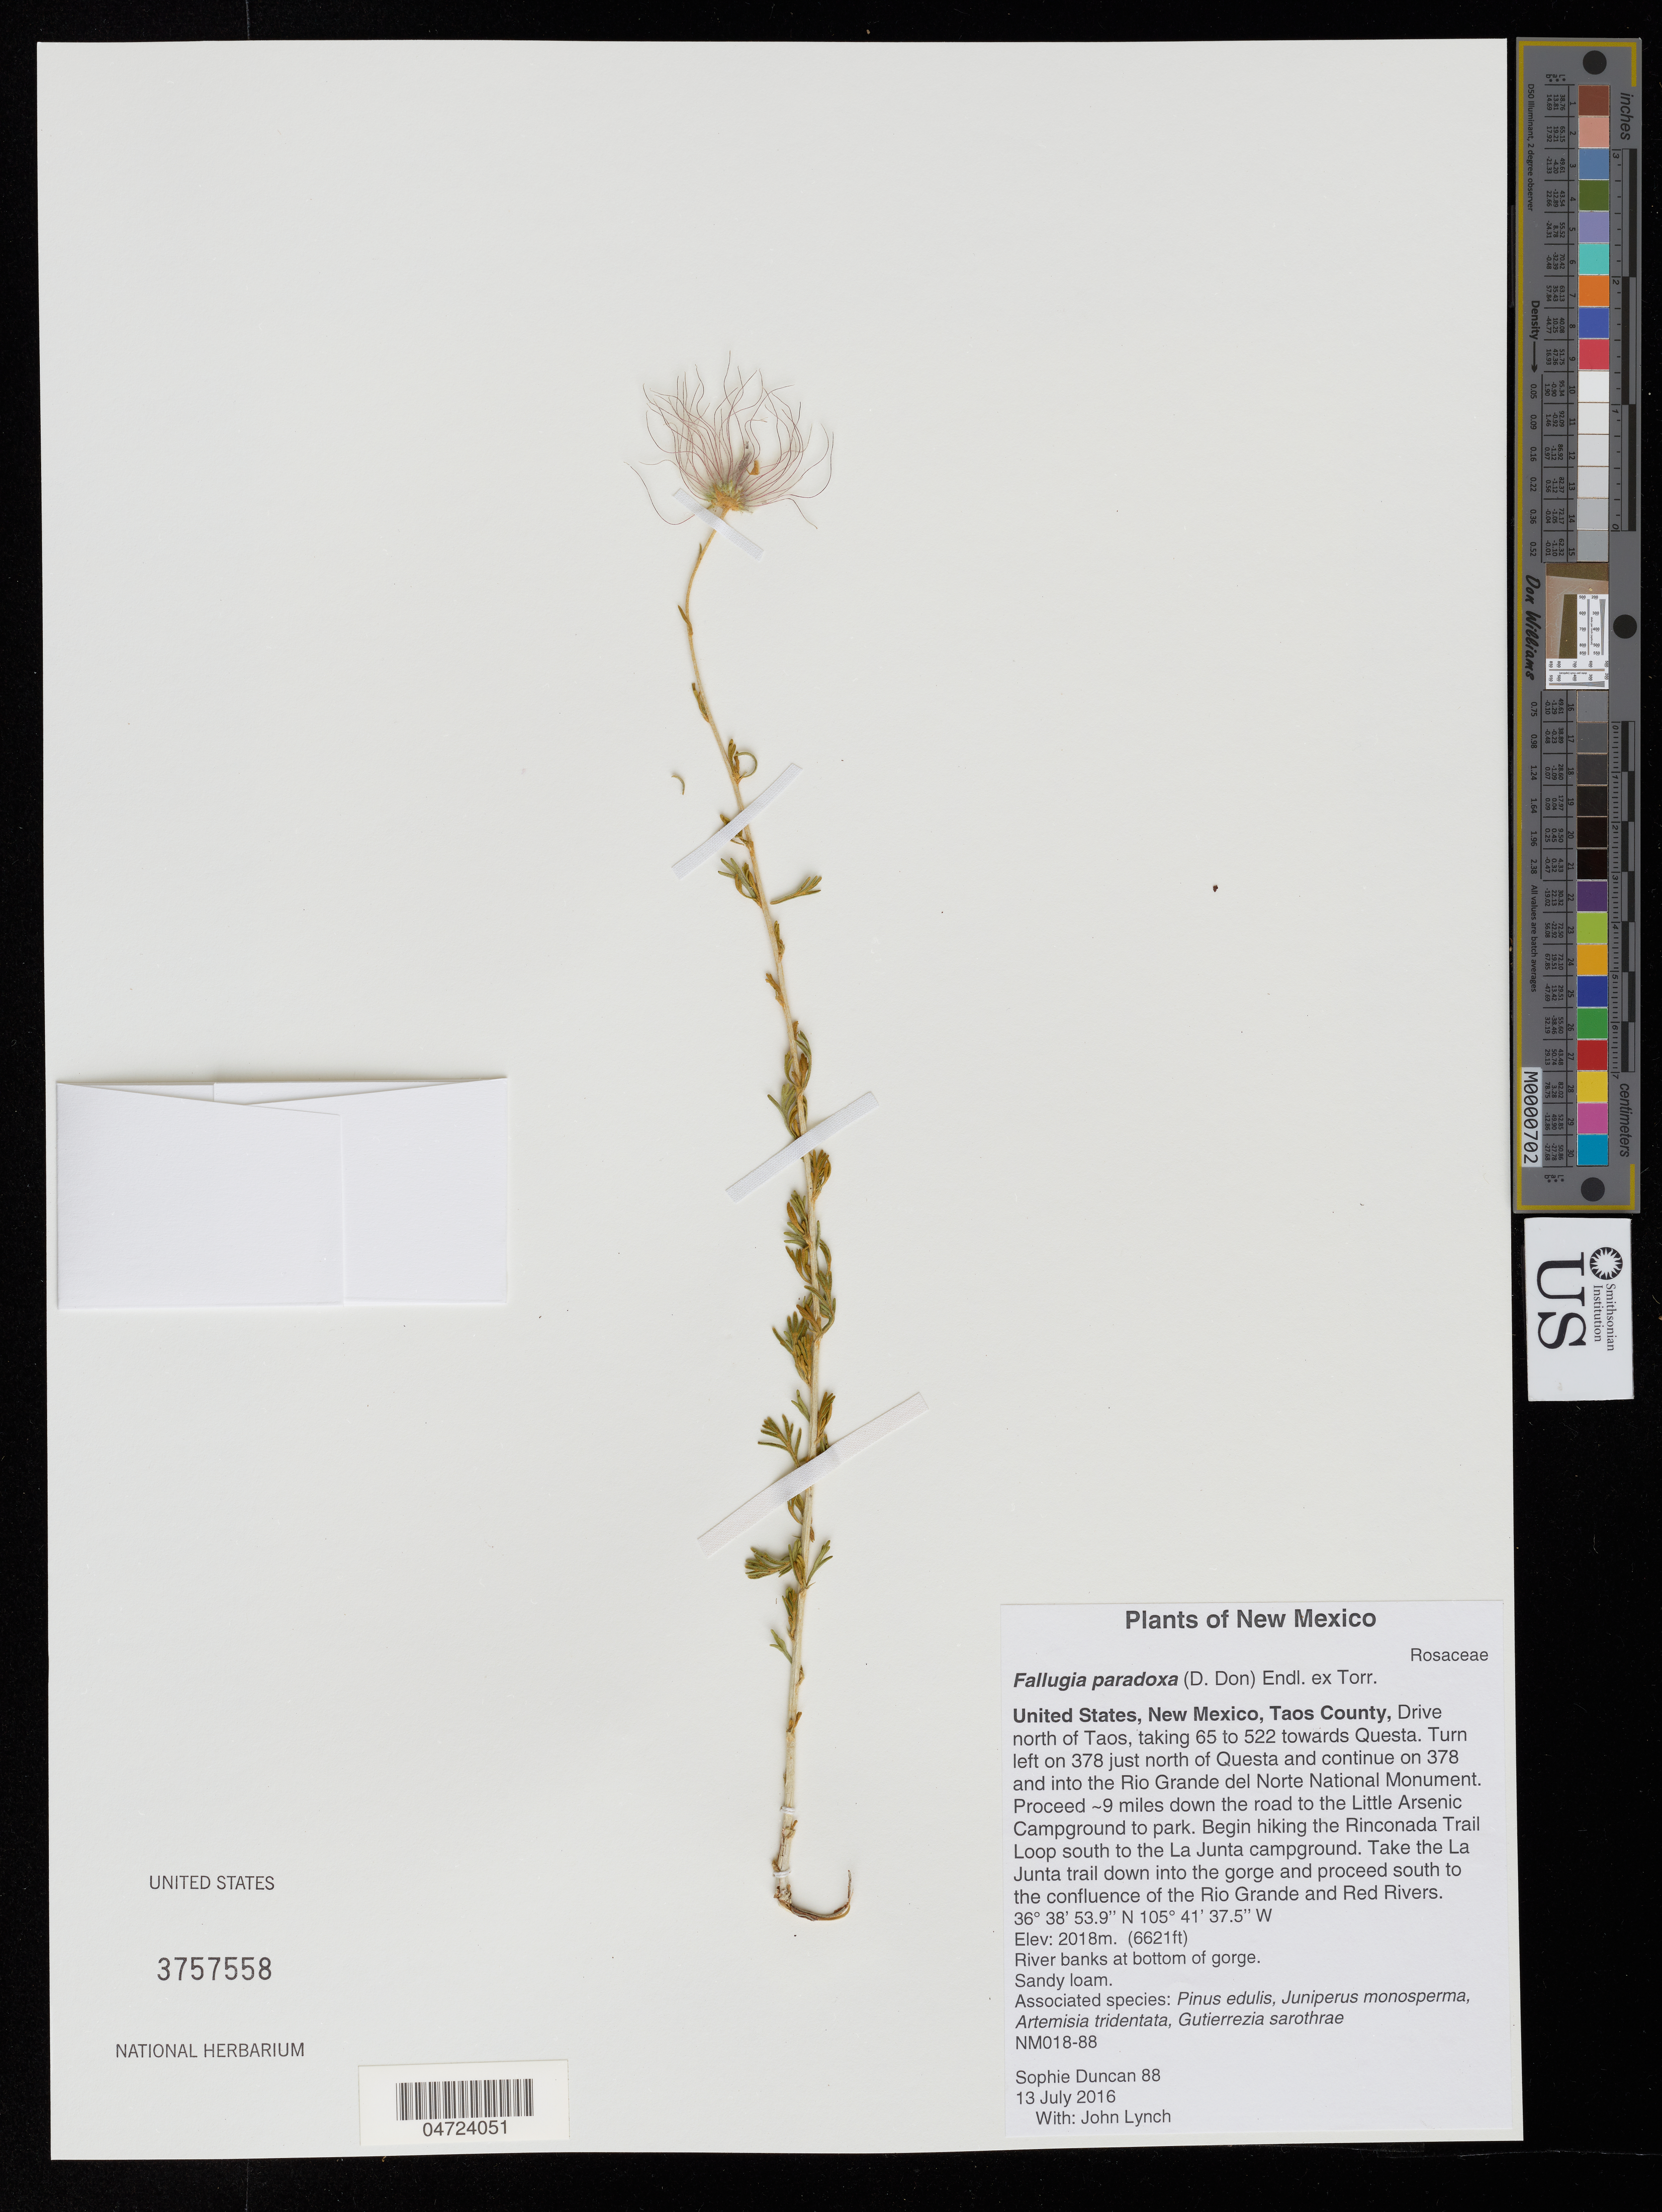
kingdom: Plantae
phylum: Tracheophyta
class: Magnoliopsida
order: Rosales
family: Rosaceae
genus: Fallugia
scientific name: Fallugia paradoxa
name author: (D. Don ex Tilloch & T. Taylor) Endl. ex Torr.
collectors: S. Duncan & J. Lynch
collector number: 88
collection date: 2016-07-13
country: United States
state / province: New Mexico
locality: Taos County, Drive north of Taos, taking 65 to 522 towards Questa. Turn left on 378 just north of Questa and continue on 378 and into the Rio Grande del Norte National Monument. Proceed ~9 miles down the road to the Little Arsenic Campground to park. Begin hiking the Rinconada Trail Loop south to the La Junta campground. Take the La Junta trail down into the gorge and proceed south to the confluence of the Rio Grande and Red Rivers.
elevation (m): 2018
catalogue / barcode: US 3757558